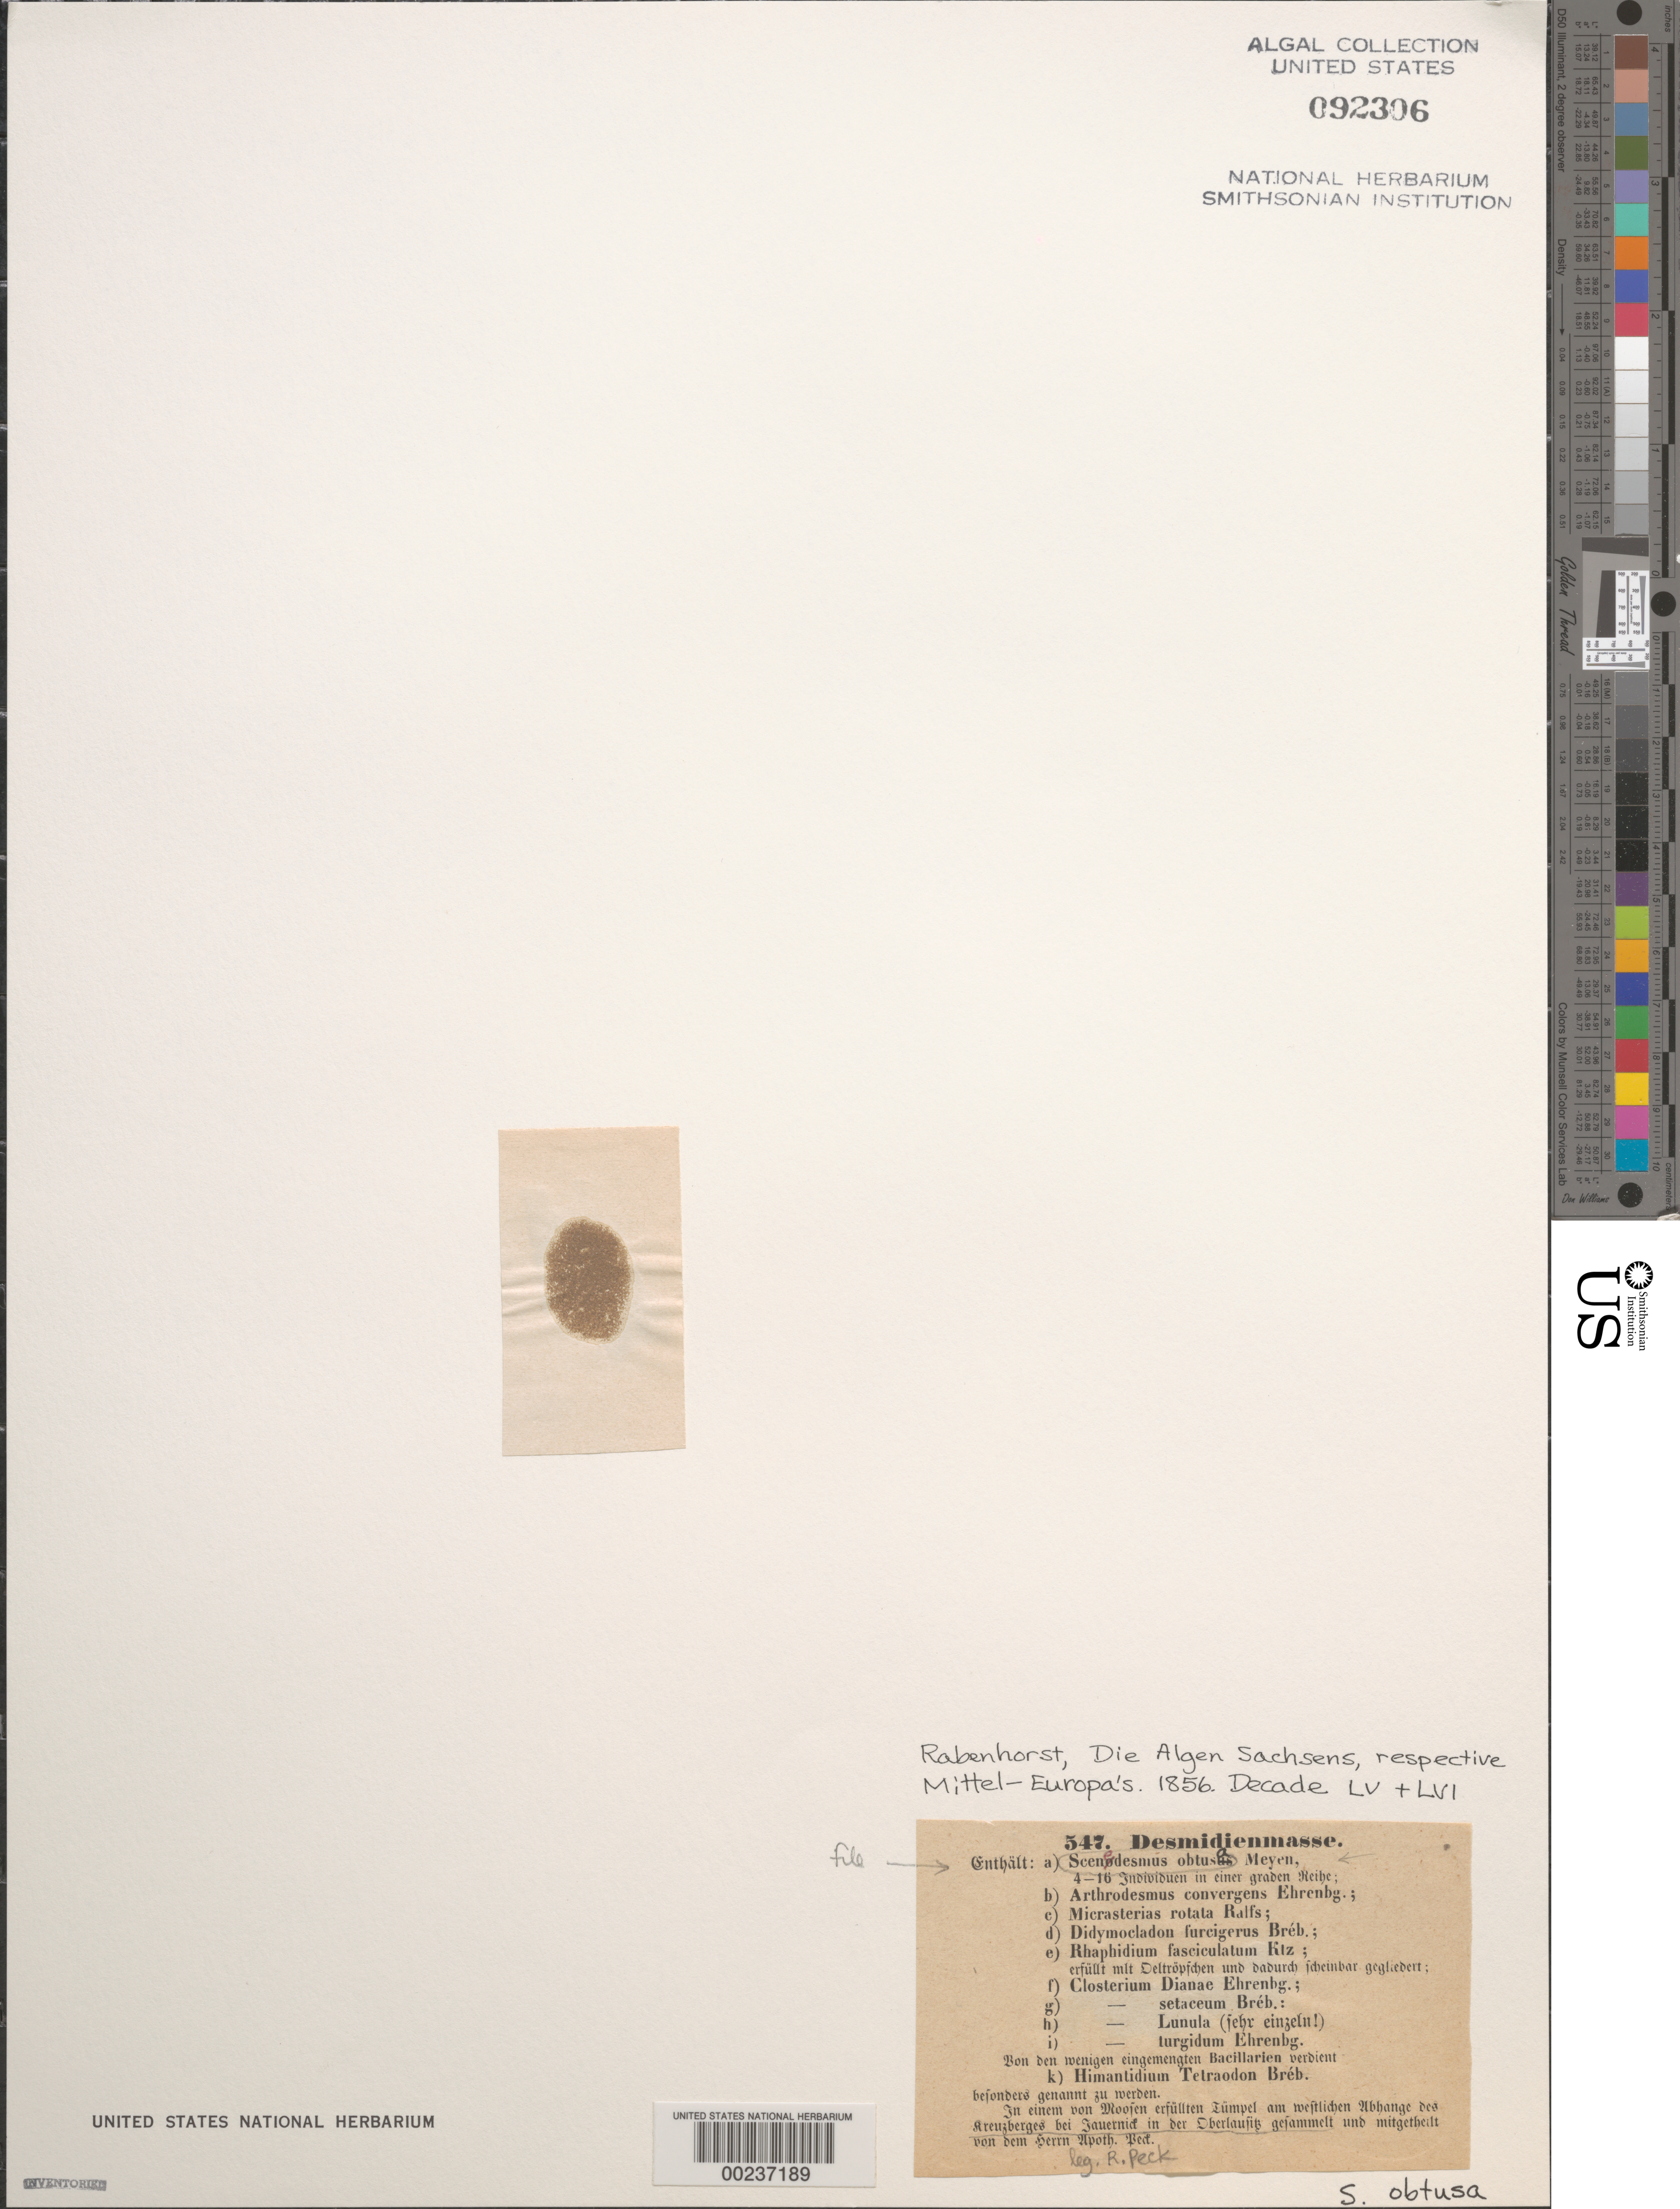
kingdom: Plantae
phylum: Chlorophyta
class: Chlorophyceae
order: Sphaeropleales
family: Scenedesmaceae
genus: Scenedesmus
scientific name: Scenedesmus obtusa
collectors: R. Peck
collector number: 547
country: Germany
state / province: Sachsen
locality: Dresden District. Kreuzberges near jauernick, oberlausitz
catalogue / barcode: US 92306